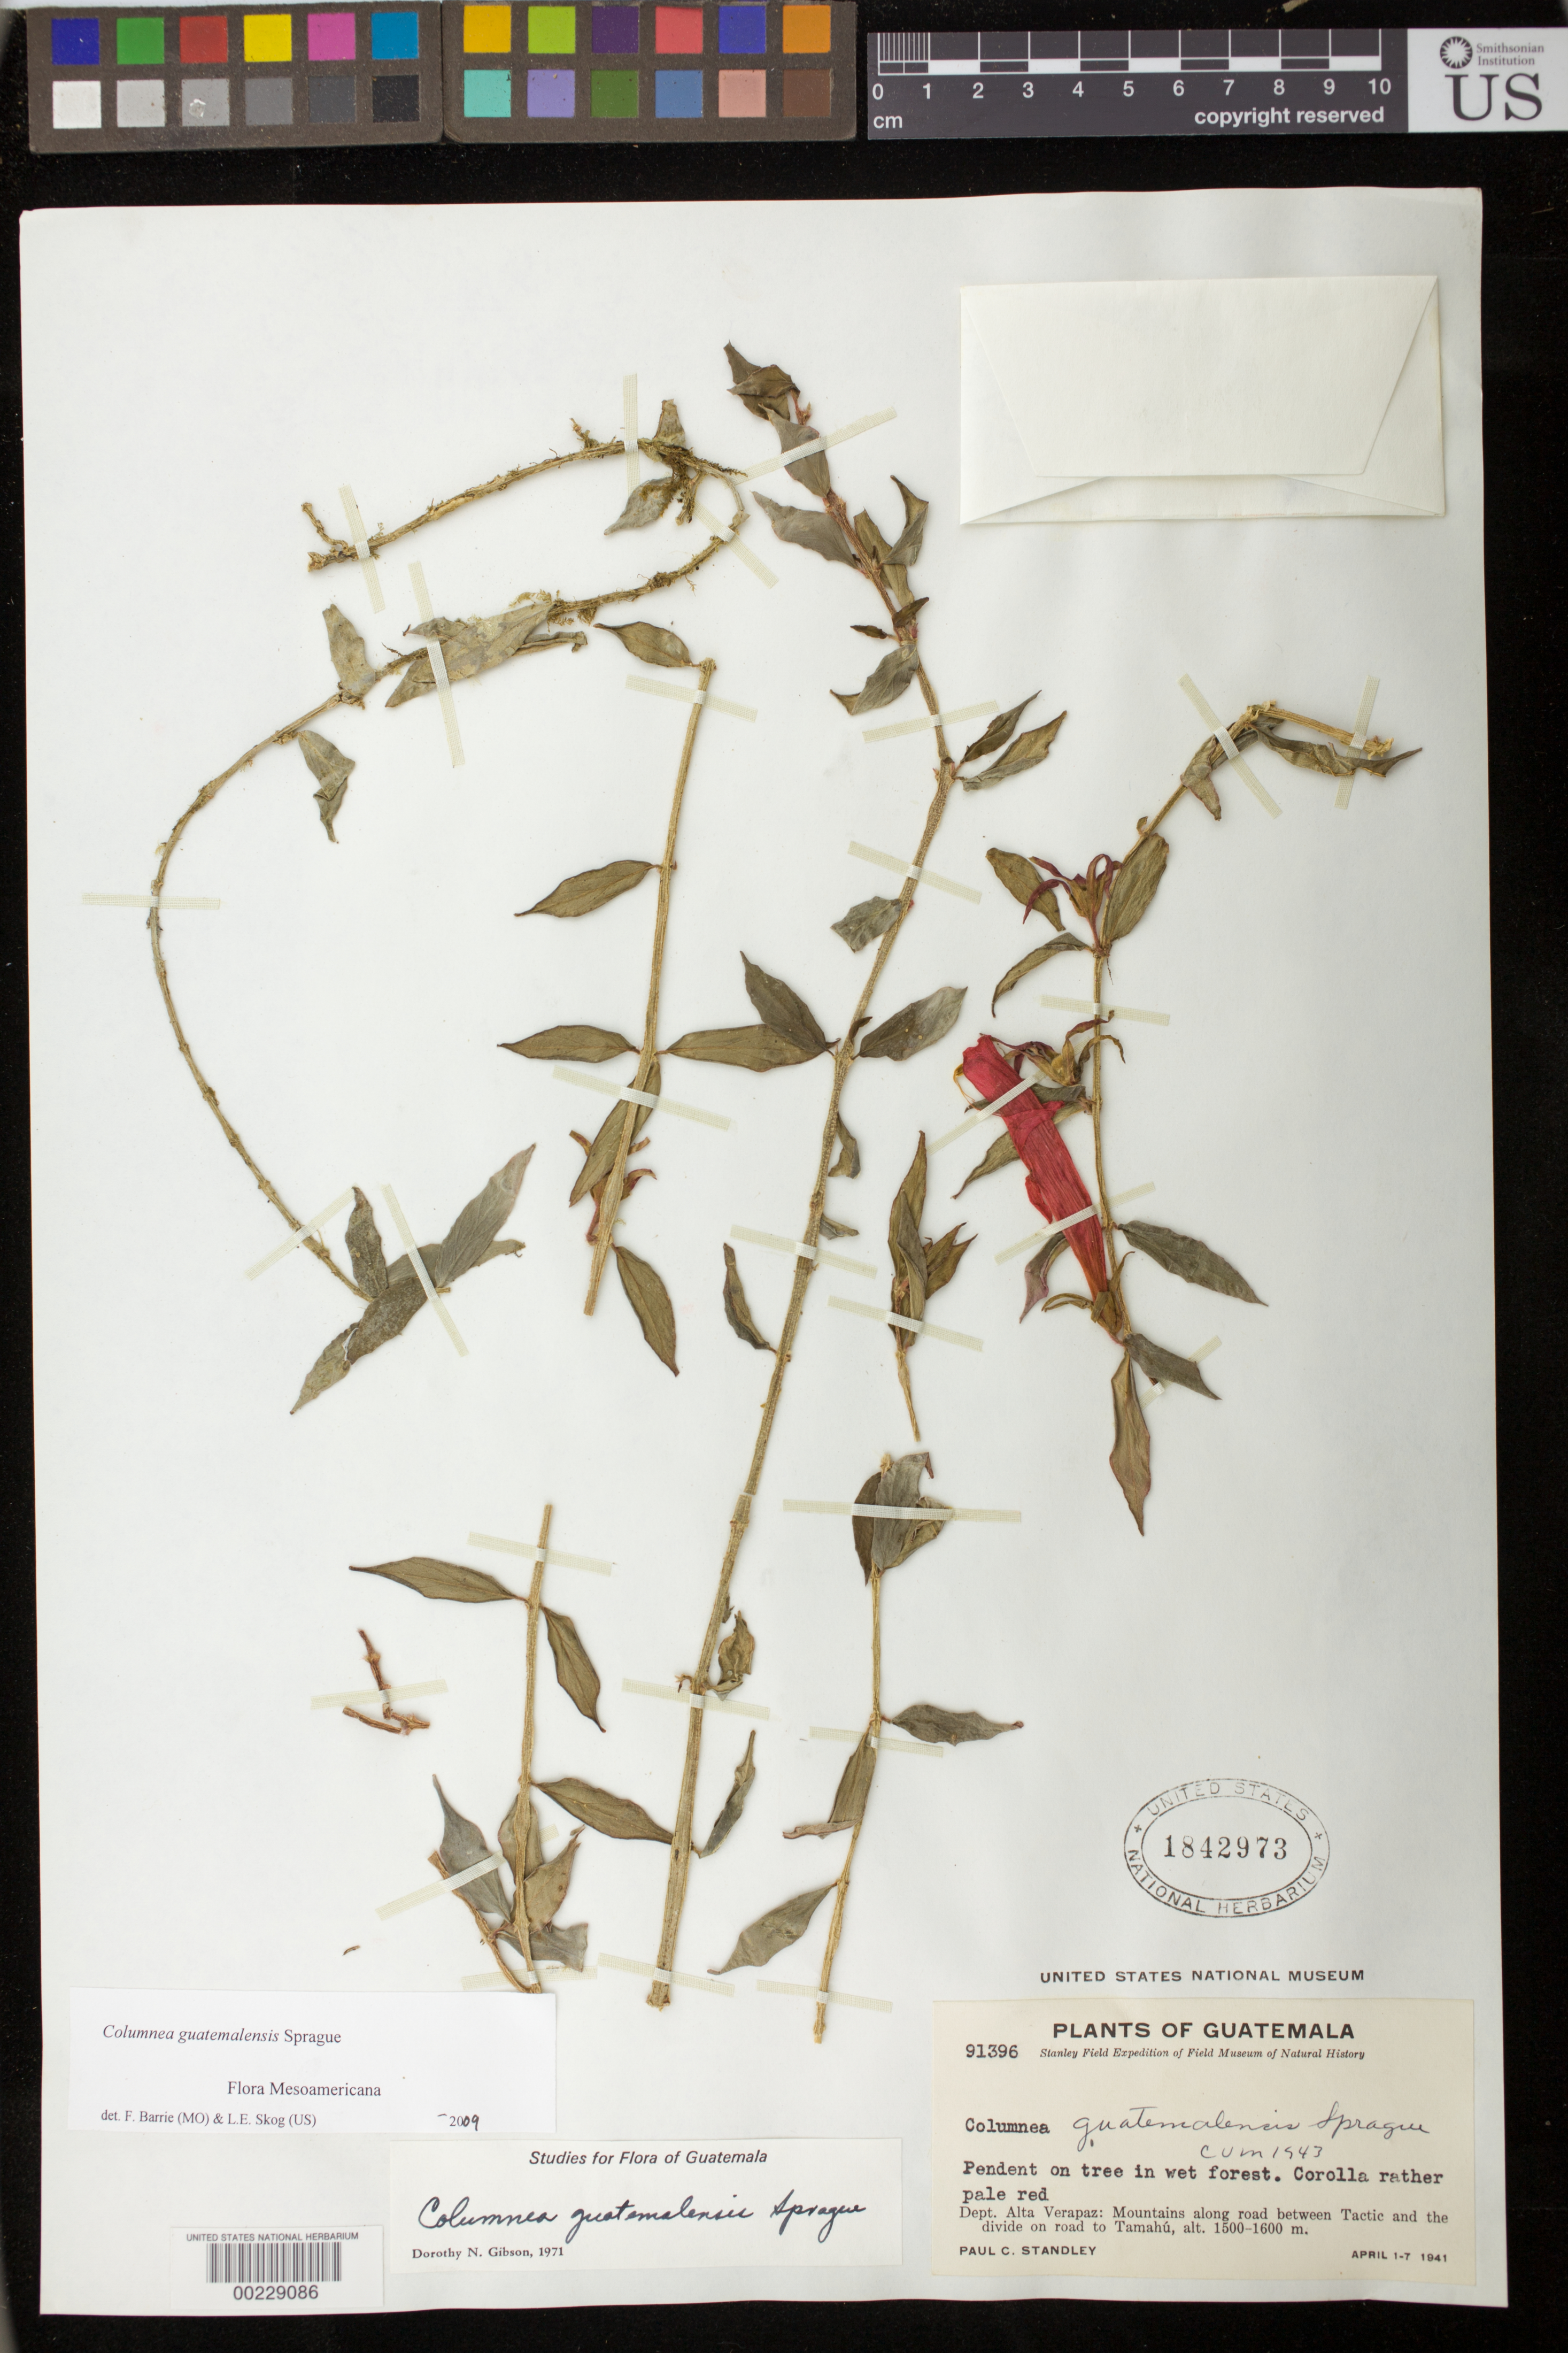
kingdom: Plantae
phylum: Tracheophyta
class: Magnoliopsida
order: Lamiales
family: Gesneriaceae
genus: Columnea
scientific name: Columnea guatemalensis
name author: Sprague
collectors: P. C. Standley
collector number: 91396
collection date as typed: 1-7 Apr 1941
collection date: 1941-04-01/1941-04-07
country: Guatemala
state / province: Alta Verapaz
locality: Mountains along road between Tactic and the divide on road to Tamahu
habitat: In wet forest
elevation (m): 1500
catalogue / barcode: US 1842973